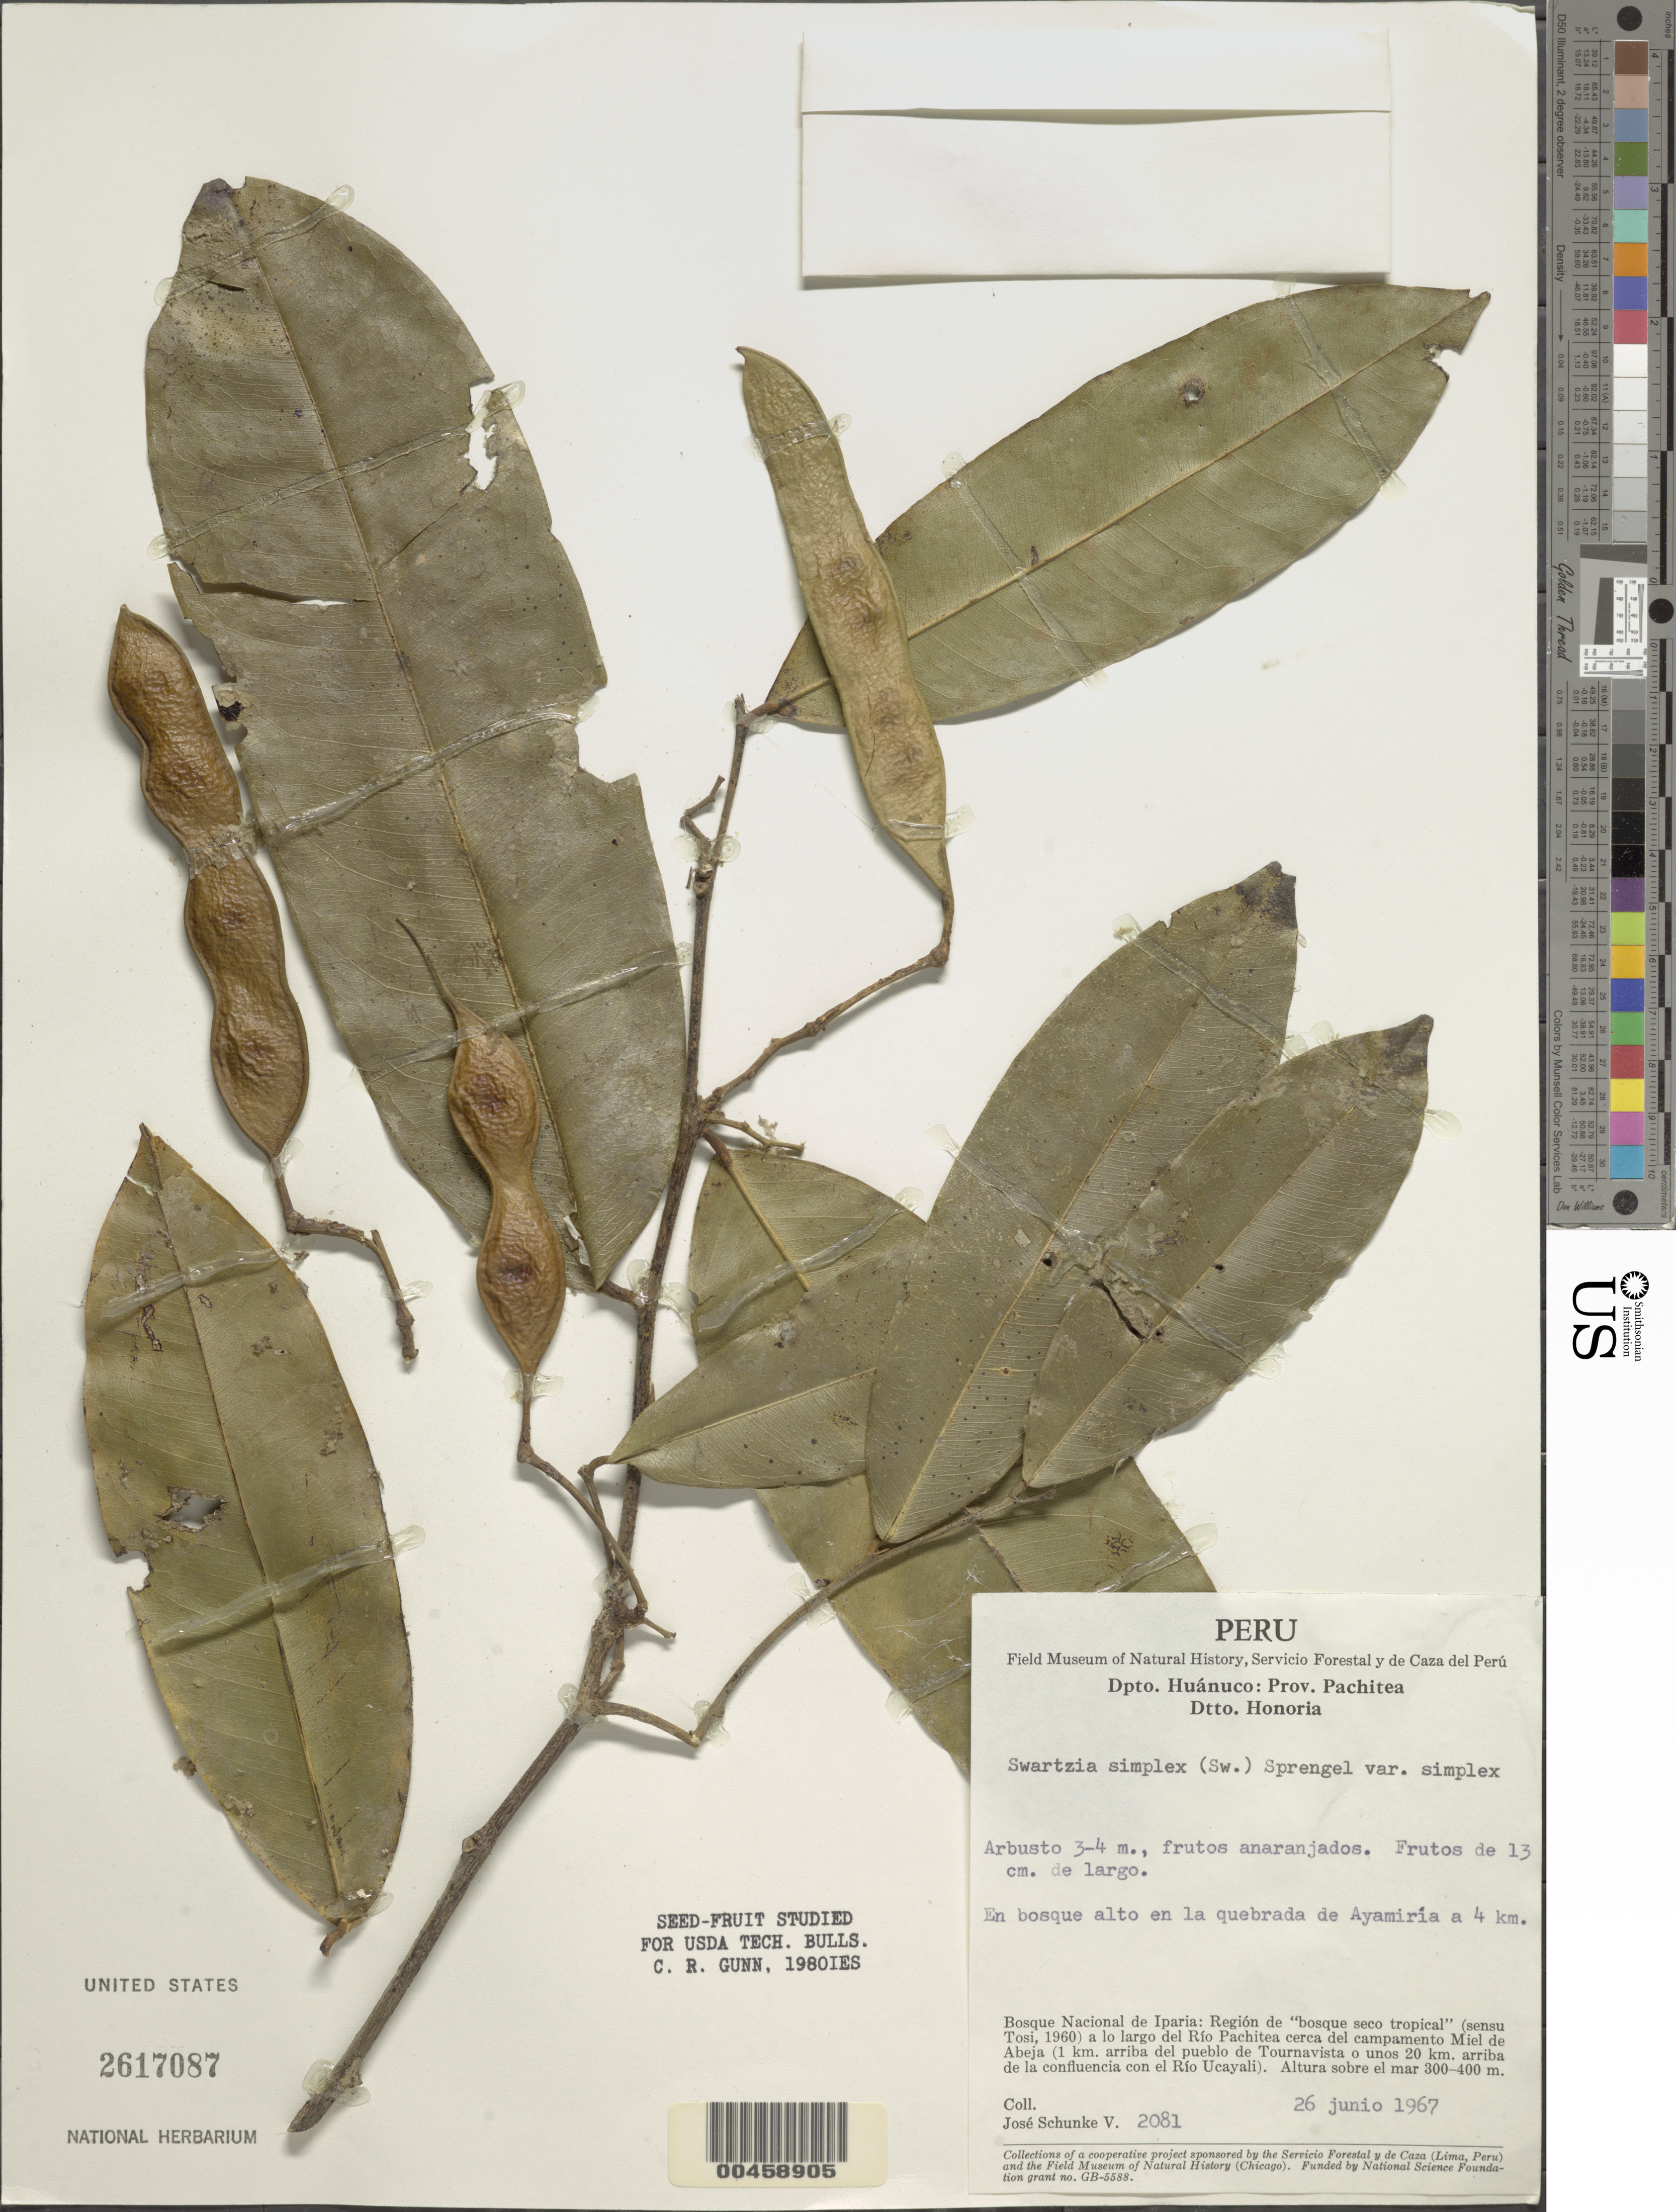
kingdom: Plantae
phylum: Tracheophyta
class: Magnoliopsida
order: Fabales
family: Fabaceae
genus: Swartzia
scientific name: Swartzia simplex var. simplex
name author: (Sw.) Spreng.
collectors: J. Schunke Vigo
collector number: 2081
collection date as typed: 26 Jun 1967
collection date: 1967-06-26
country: Peru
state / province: Huánuco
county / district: Pachitea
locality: Quebrada de ayamiria; bosque nacional de iparia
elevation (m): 300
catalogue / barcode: US 2617087